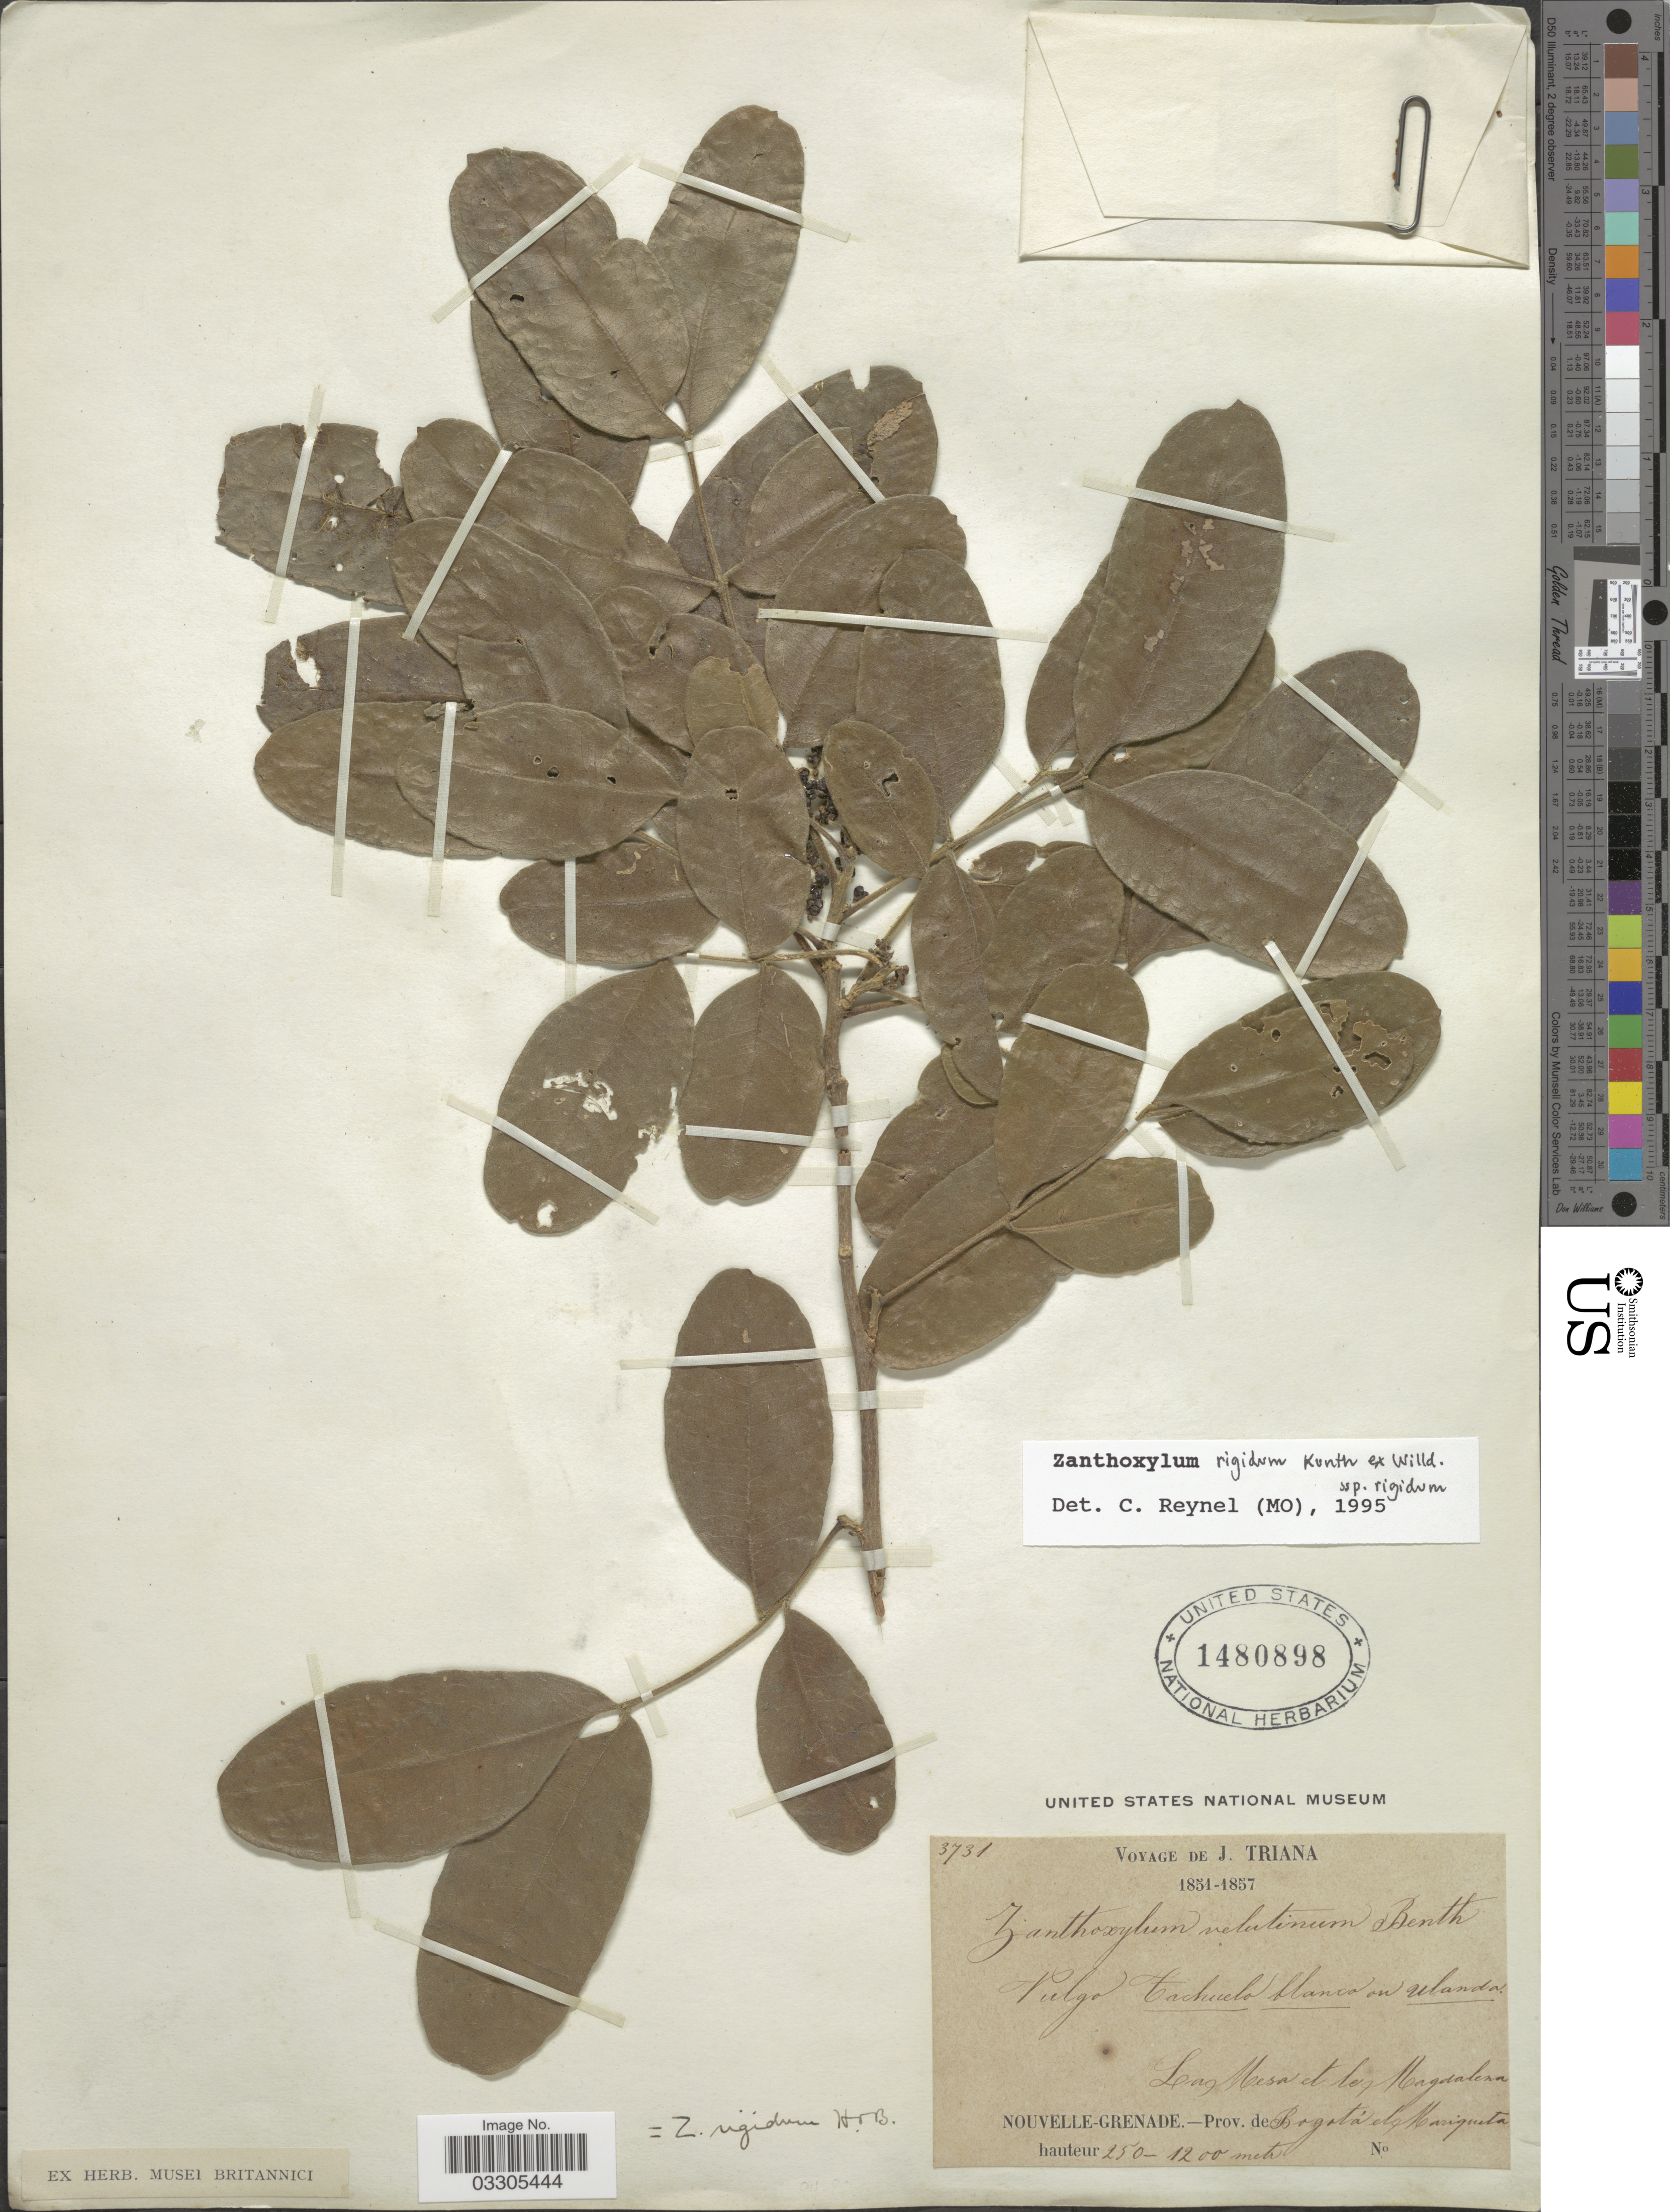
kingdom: Plantae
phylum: Tracheophyta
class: Magnoliopsida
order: Sapindales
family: Rutaceae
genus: Zanthoxylum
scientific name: Zanthoxylum rigidum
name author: Humb. & Bonpl. ex Willd.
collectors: J. Triana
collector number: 3731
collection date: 1851/1857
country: Colombia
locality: Nouvelle-Grenade. - Prov. de Bogotá el Mariquita. La Mesa le Magdalena.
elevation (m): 250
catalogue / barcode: US 1480898